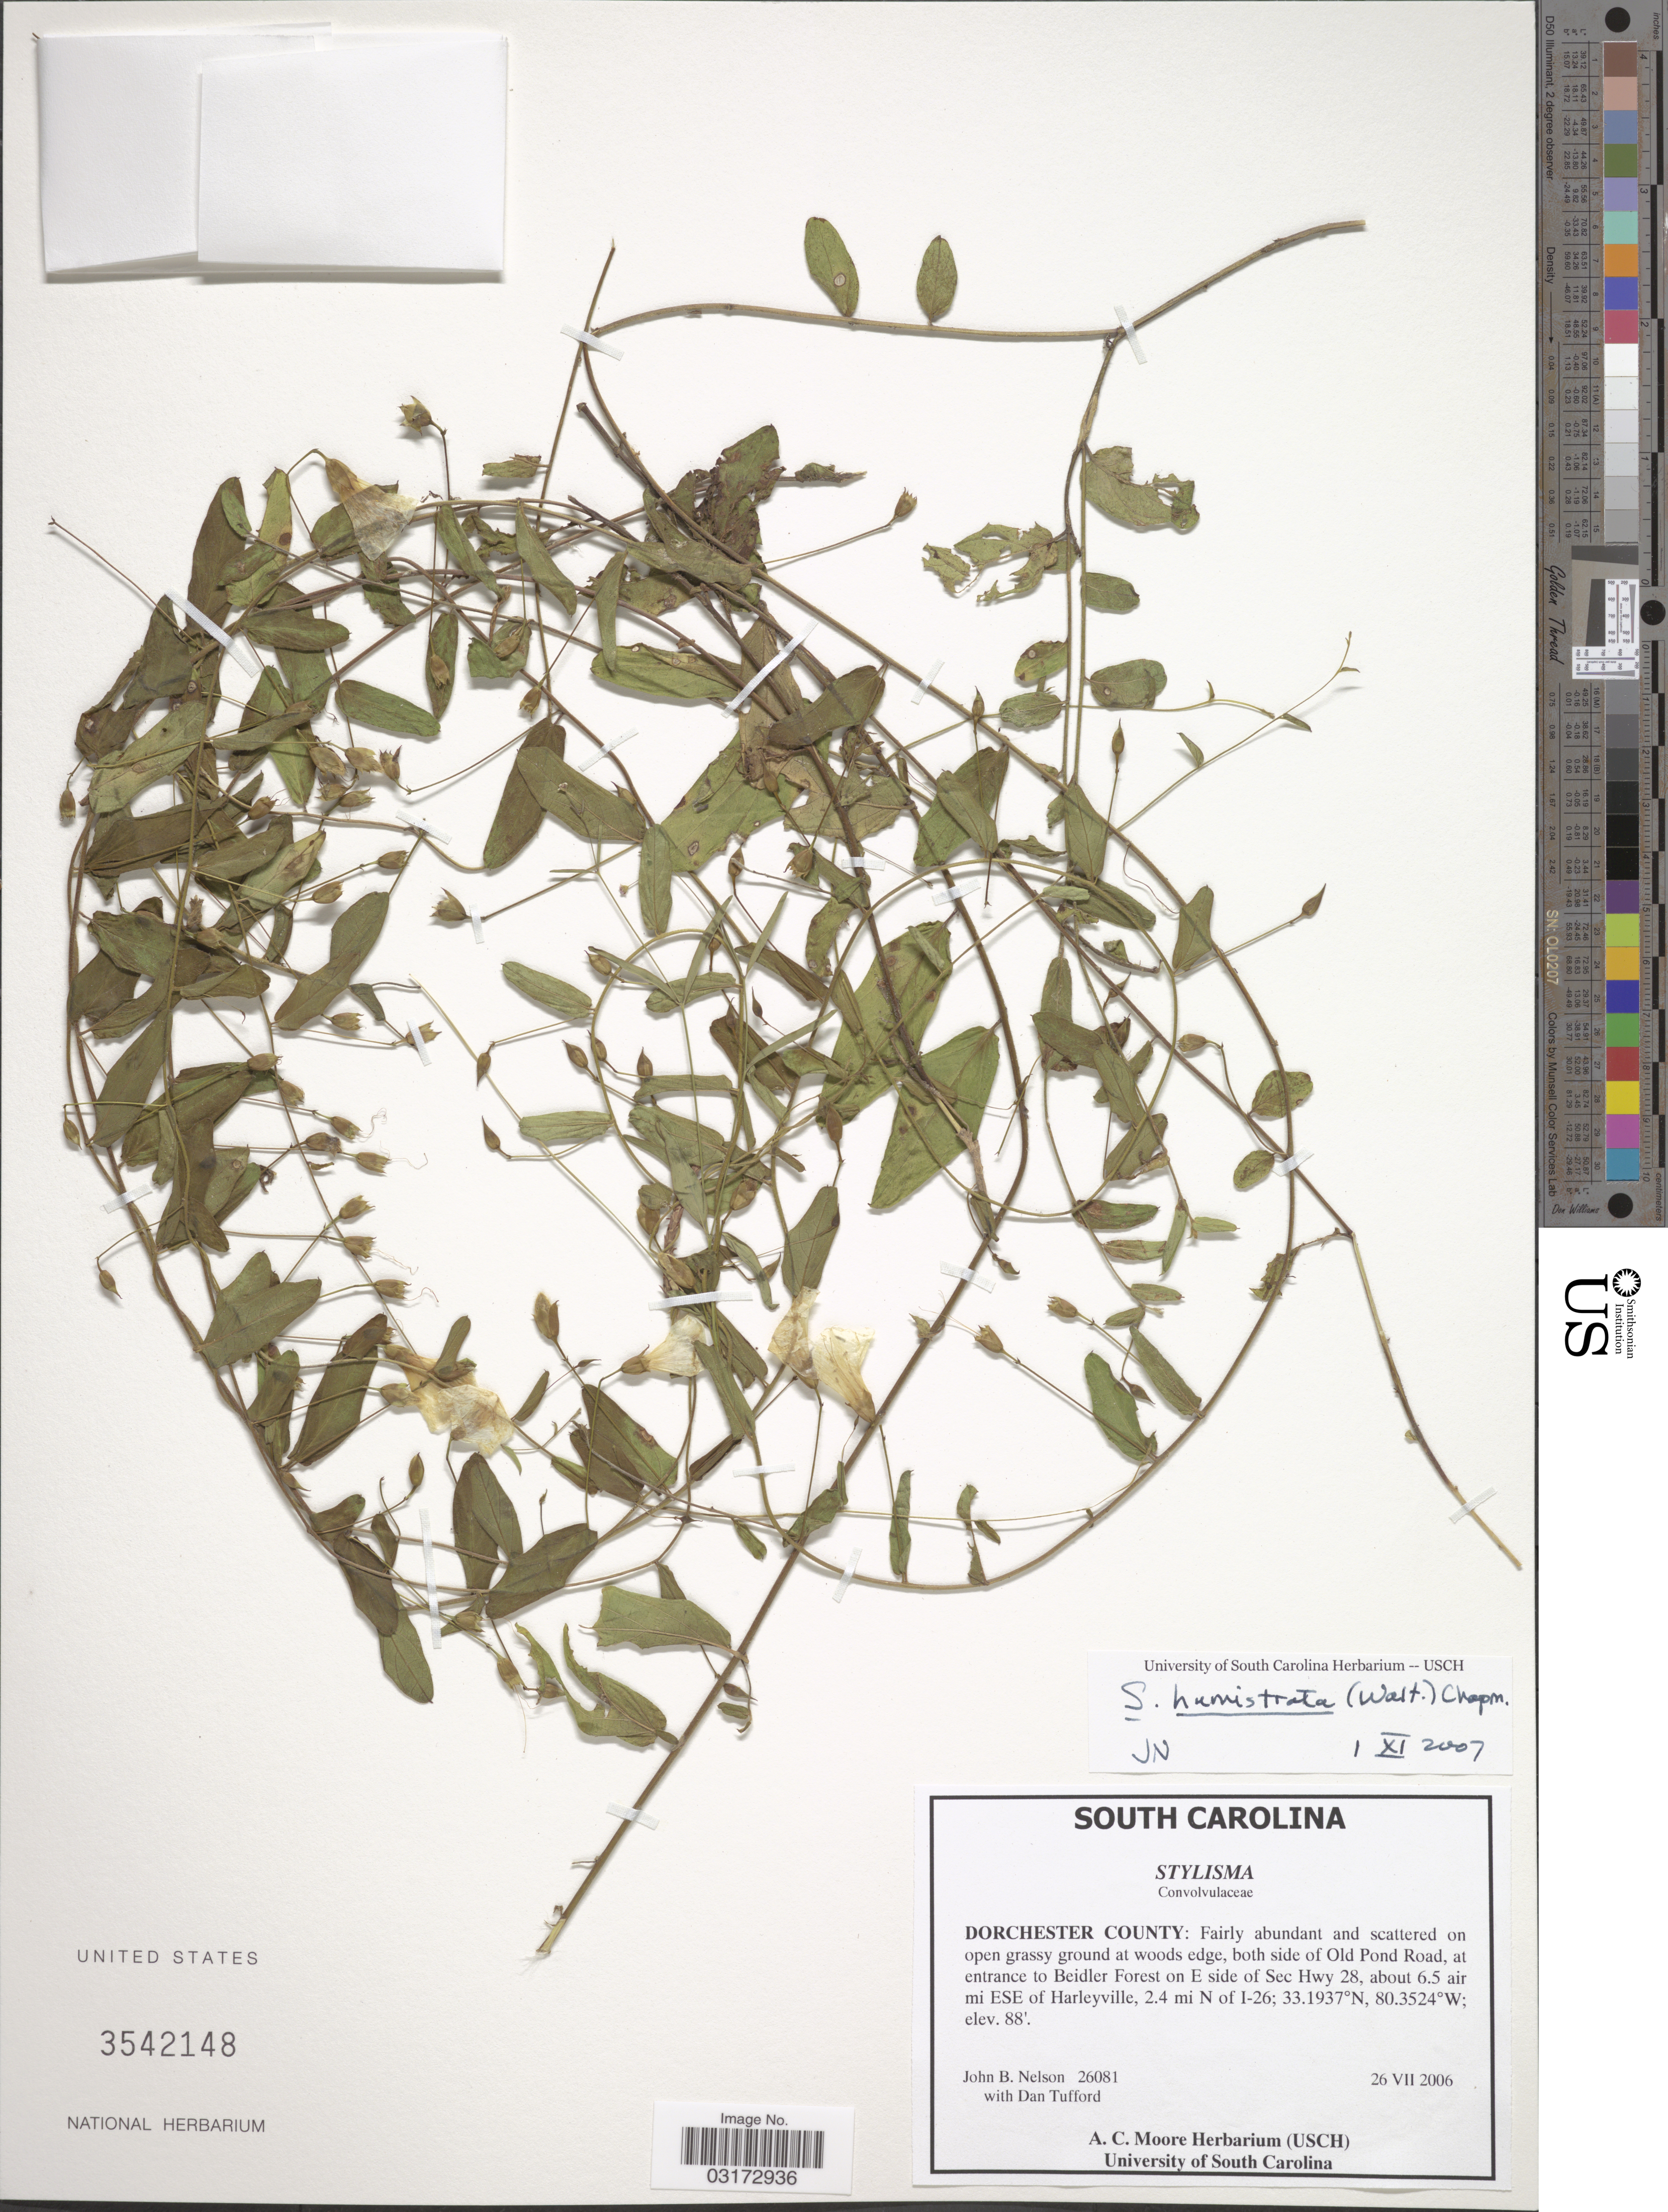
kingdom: Plantae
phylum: Tracheophyta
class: Magnoliopsida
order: Solanales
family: Convolvulaceae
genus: Bonamia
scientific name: Bonamia humistrata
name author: (Walter) A. Gray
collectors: J. B. Nelson & D. Tufford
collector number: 26081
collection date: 2006-07-26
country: United States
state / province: South Carolina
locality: Dorchester County: both side of Old Pond Road, at entrance to Beidler Forest on E side of Sec Hwy 28, about 6.5 air mi ESE of Harleyville, 2.4 mi N of I-26.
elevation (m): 27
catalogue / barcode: US 3542148